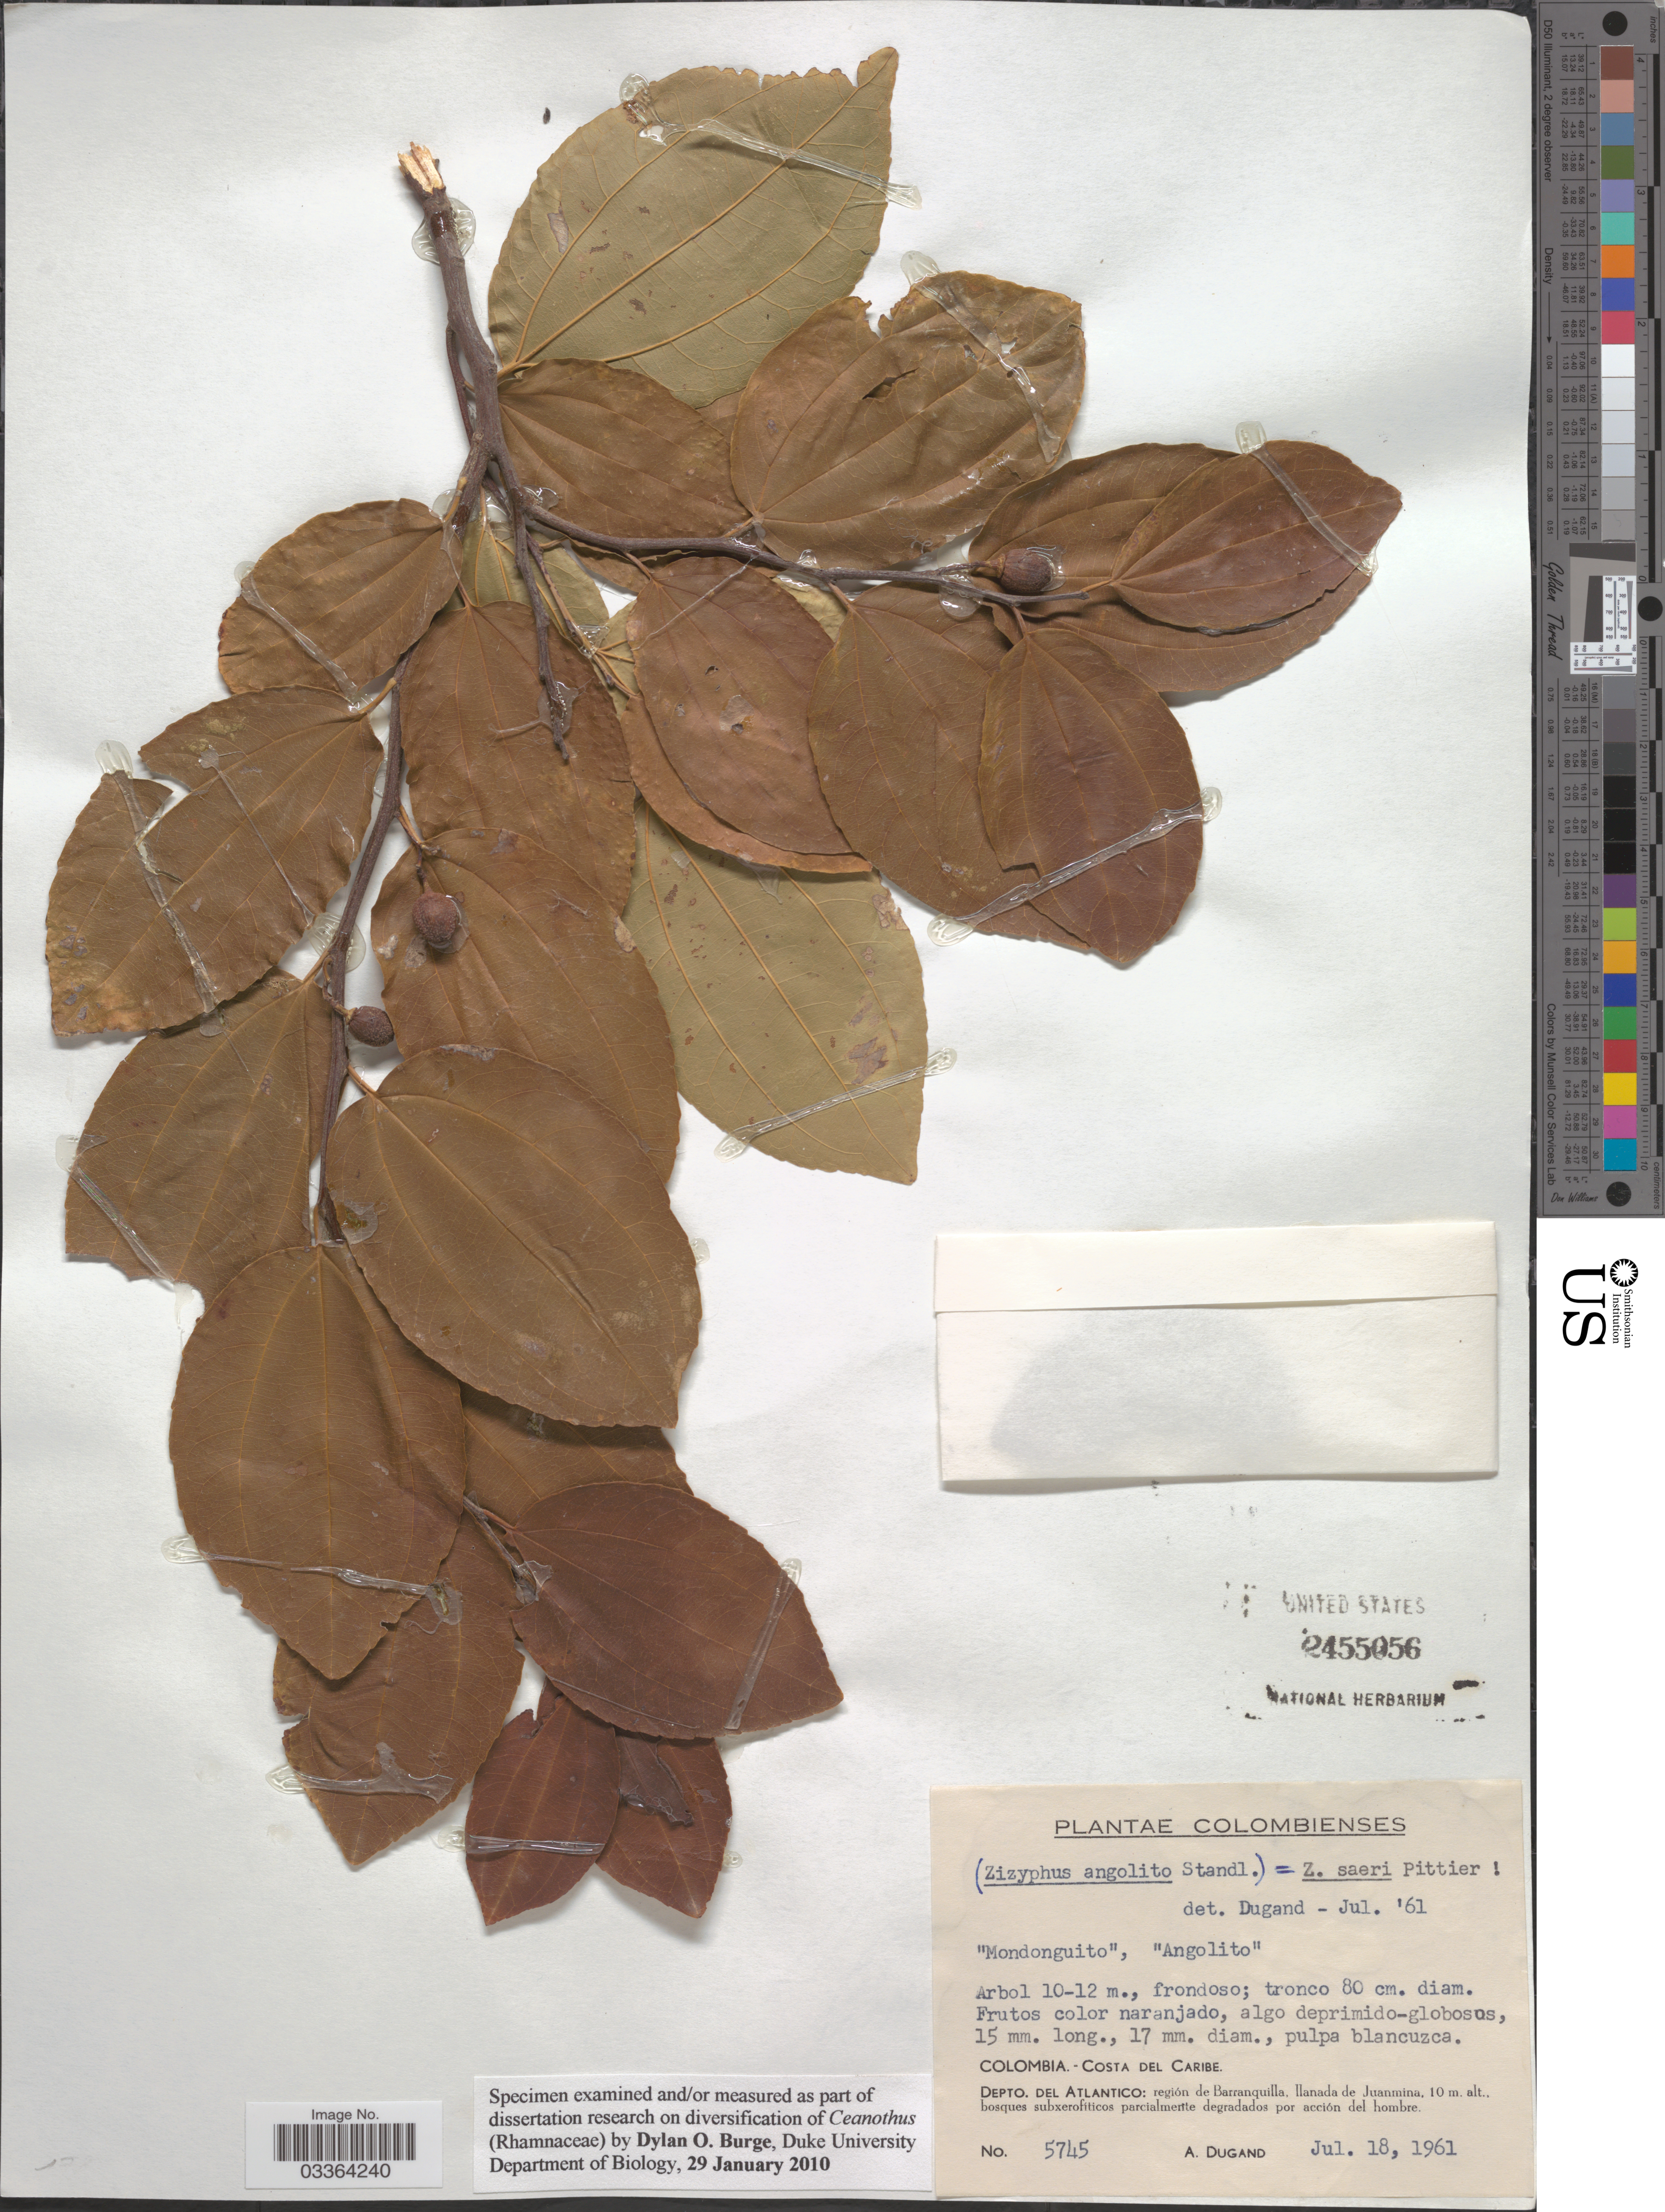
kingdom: Plantae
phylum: Tracheophyta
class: Magnoliopsida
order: Rosales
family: Rhamnaceae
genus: Sarcomphalus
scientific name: Sarcomphalus saeri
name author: (Pittier) Hauenschild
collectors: A. Dugand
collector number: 5745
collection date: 1961-07-18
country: Colombia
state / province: Atlántico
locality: Costa del Caribe, Depto. del Atlantico: región de Barranquilla, llanada de Juanmina.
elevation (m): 10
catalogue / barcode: US 2455056